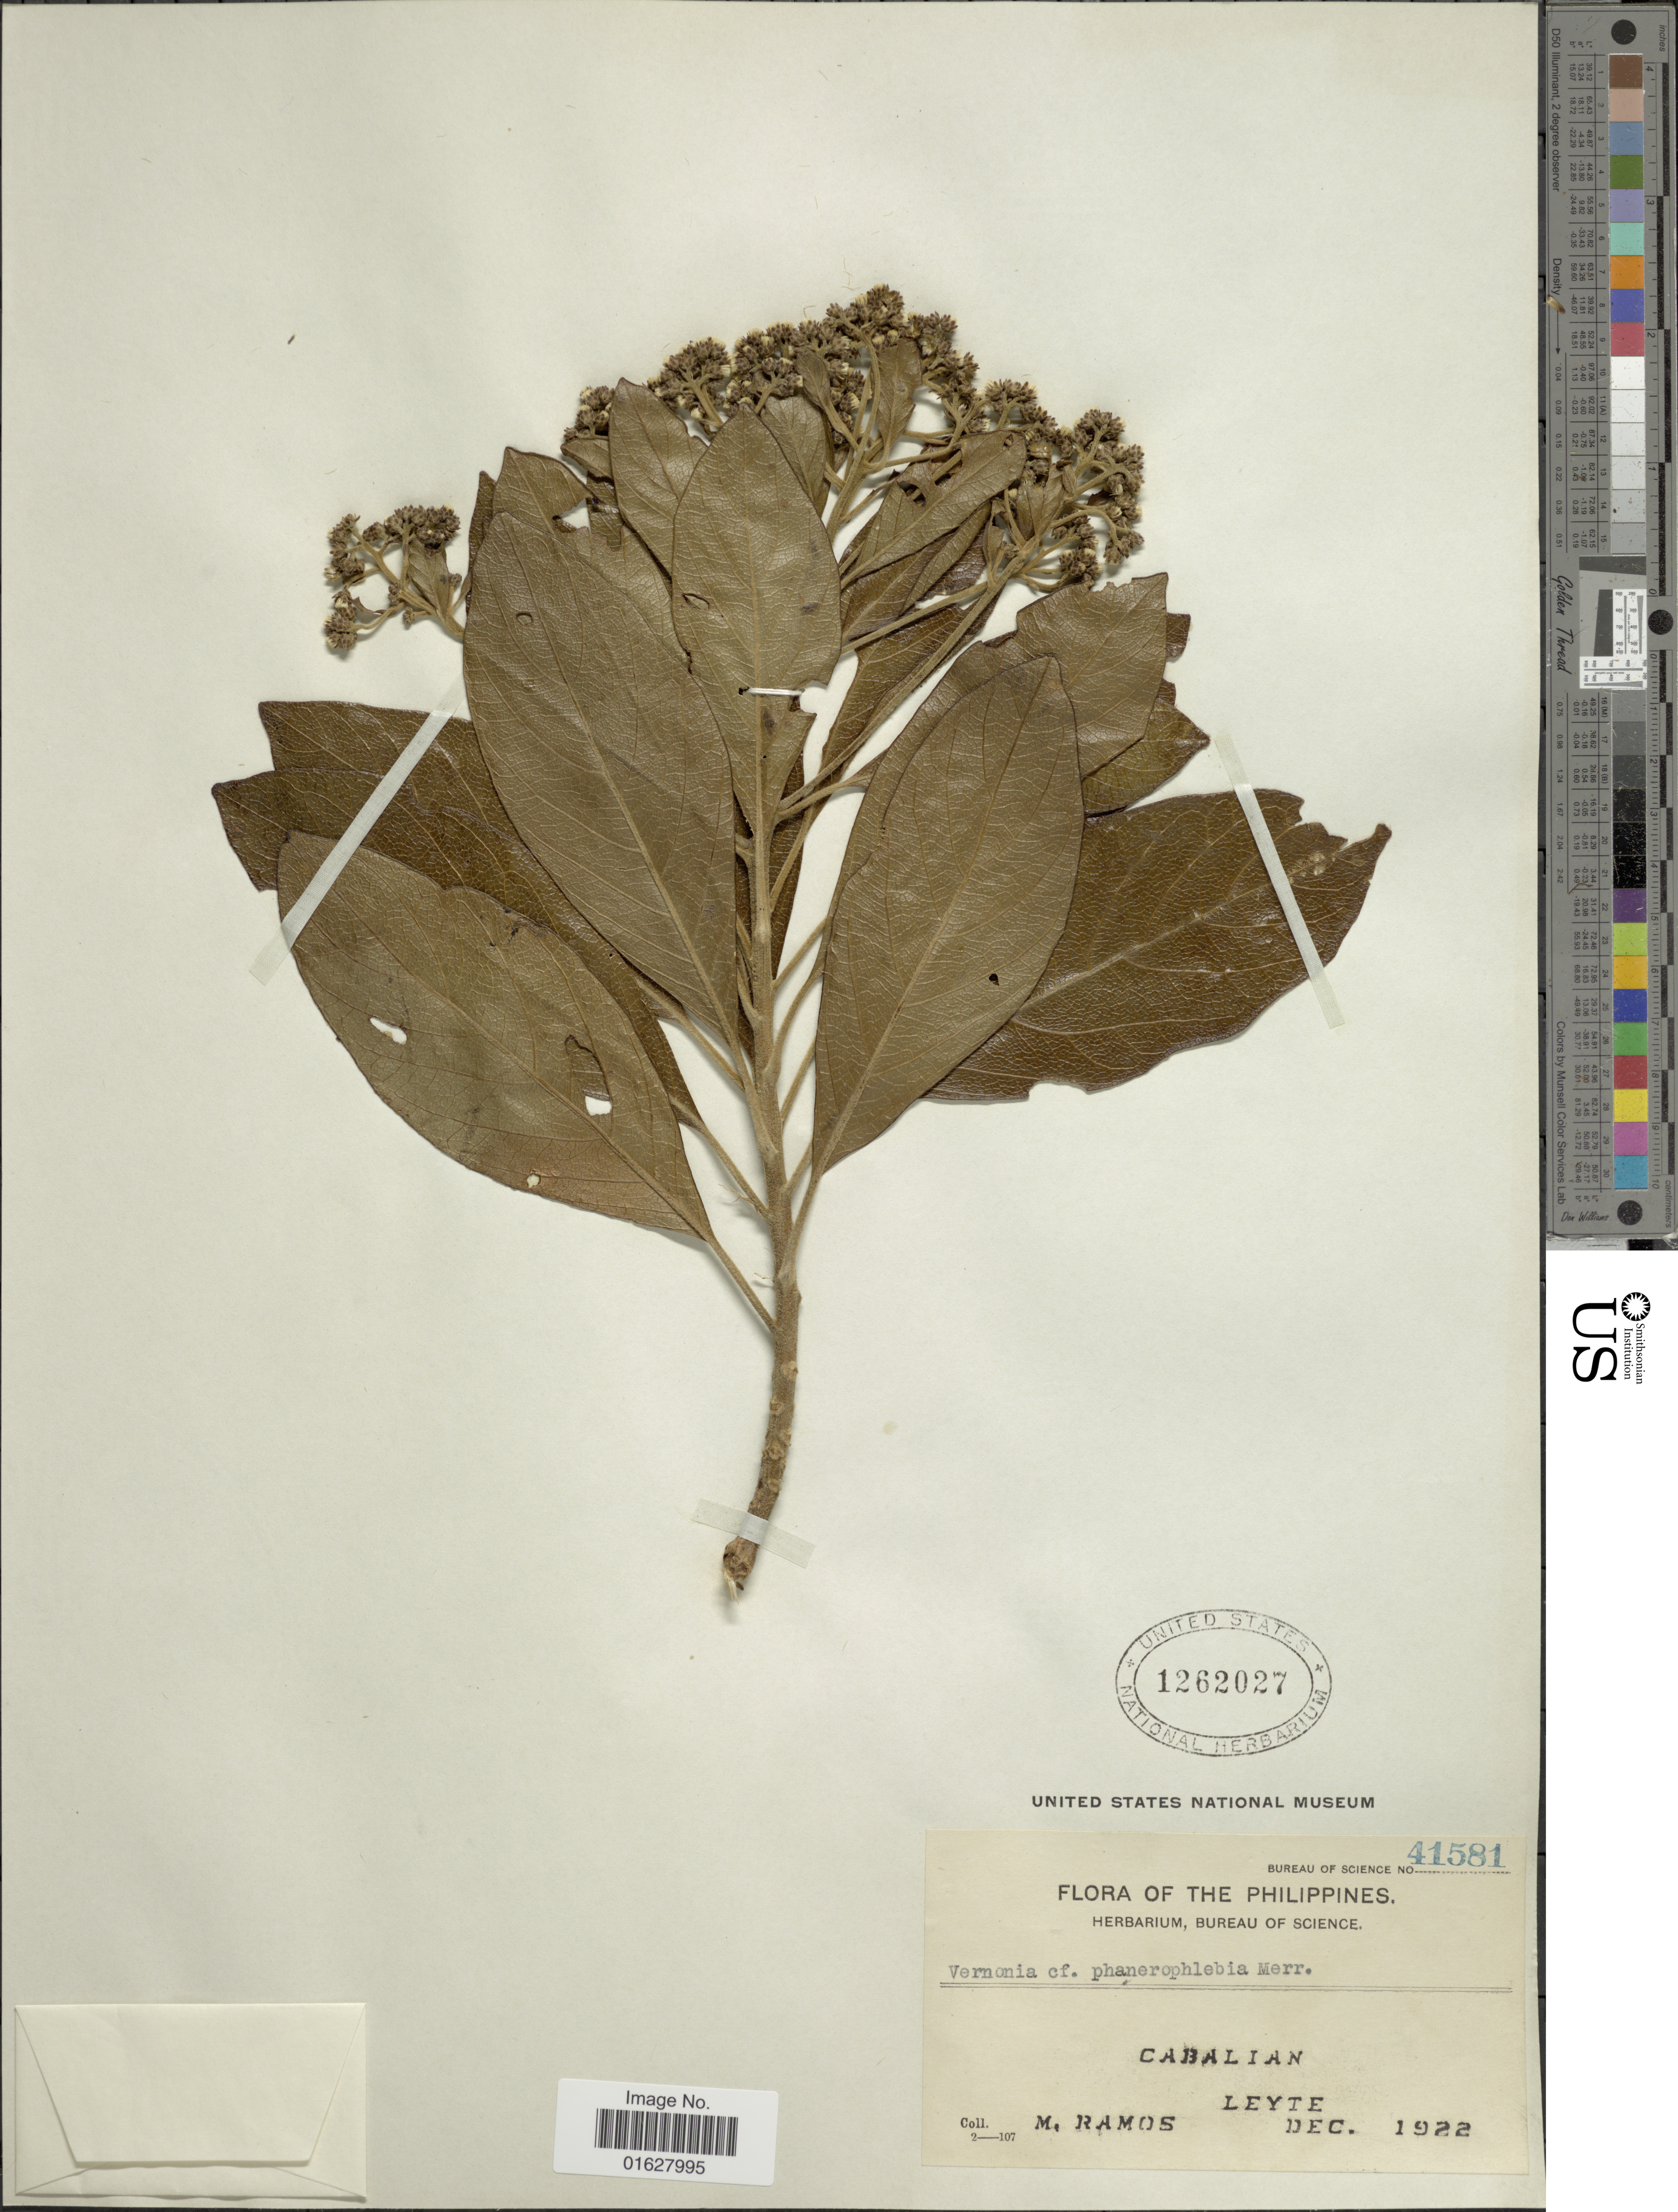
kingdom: Plantae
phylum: Tracheophyta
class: Magnoliopsida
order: Asterales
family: Asteraceae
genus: Vernonia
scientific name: Vernonia phanerophlebia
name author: Merr.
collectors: M. Ramos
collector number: Bureau of Science 41581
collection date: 1922-12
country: Philippines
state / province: Eastern Visayas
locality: Cabalian. Leyte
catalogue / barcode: US 1262027